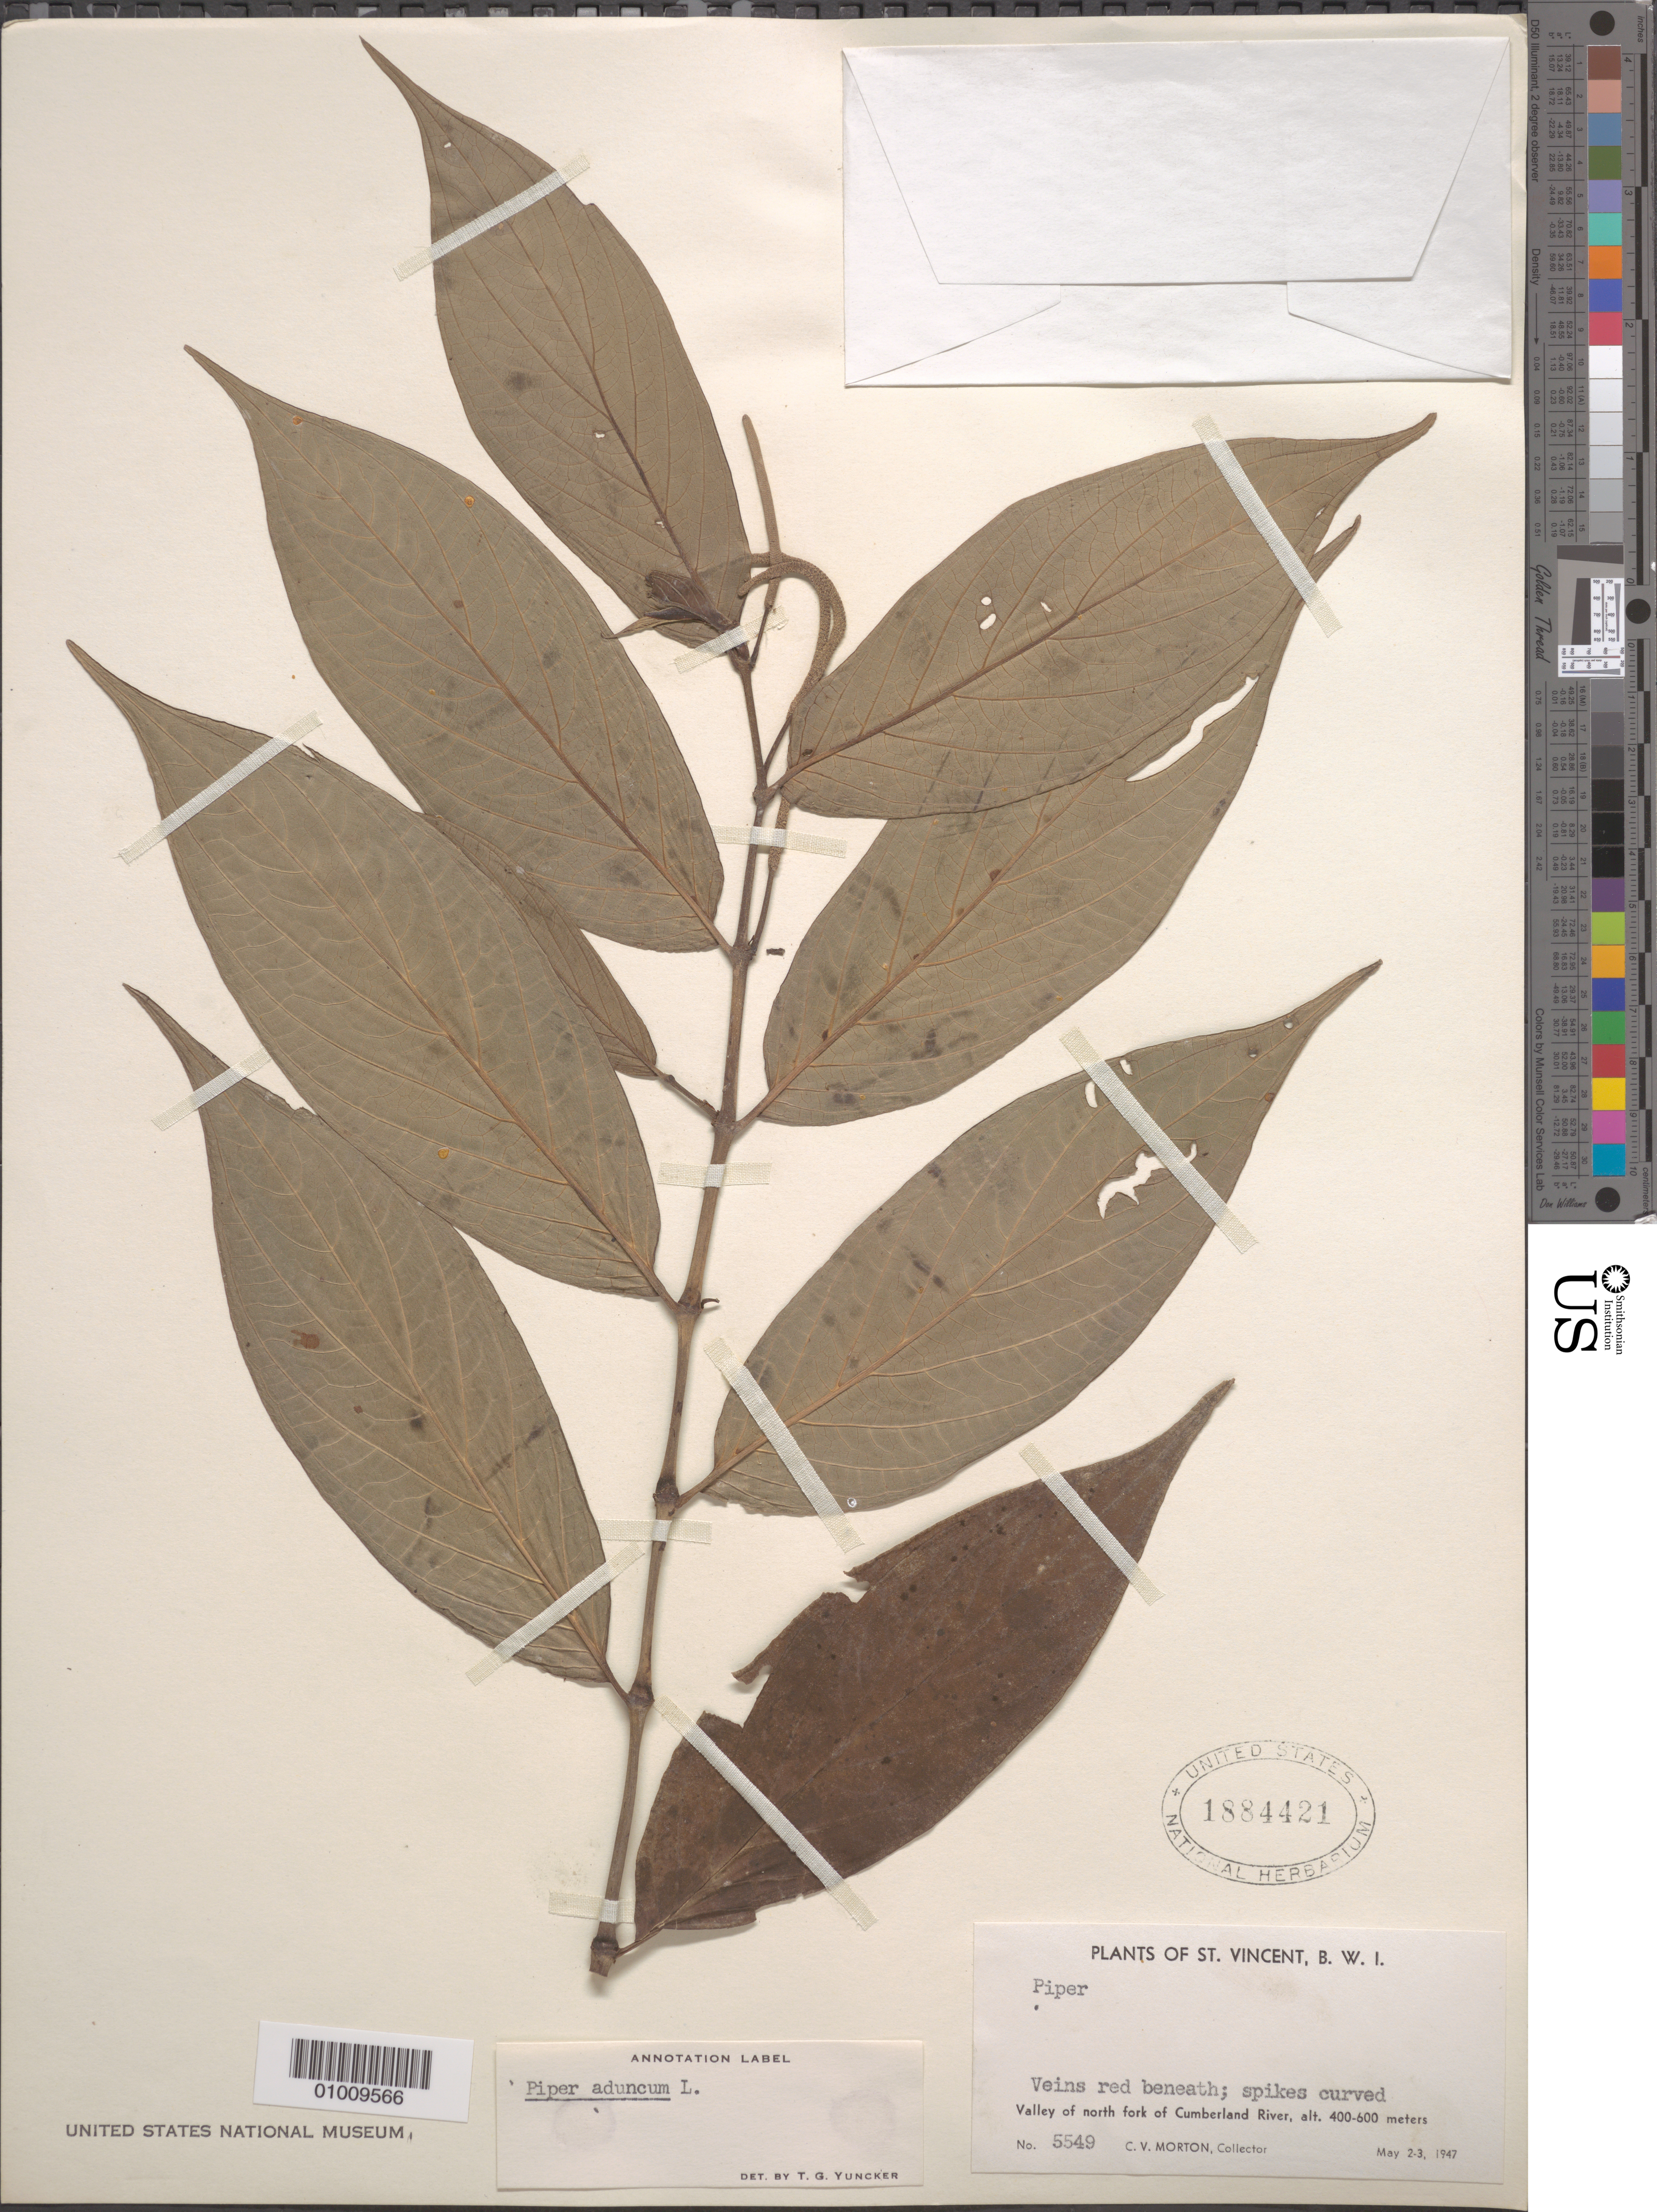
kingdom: Plantae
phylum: Tracheophyta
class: Magnoliopsida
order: Piperales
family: Piperaceae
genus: Piper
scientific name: Piper aduncum var. aduncum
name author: L.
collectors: C. V. Morton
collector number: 5549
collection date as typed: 02 May 1947 to 03 May 1947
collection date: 1947-05-02/1947-05-03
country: St. Vincent - Grenadines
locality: Valley of N fork of Cumberland River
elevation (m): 400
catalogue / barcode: US 1884421